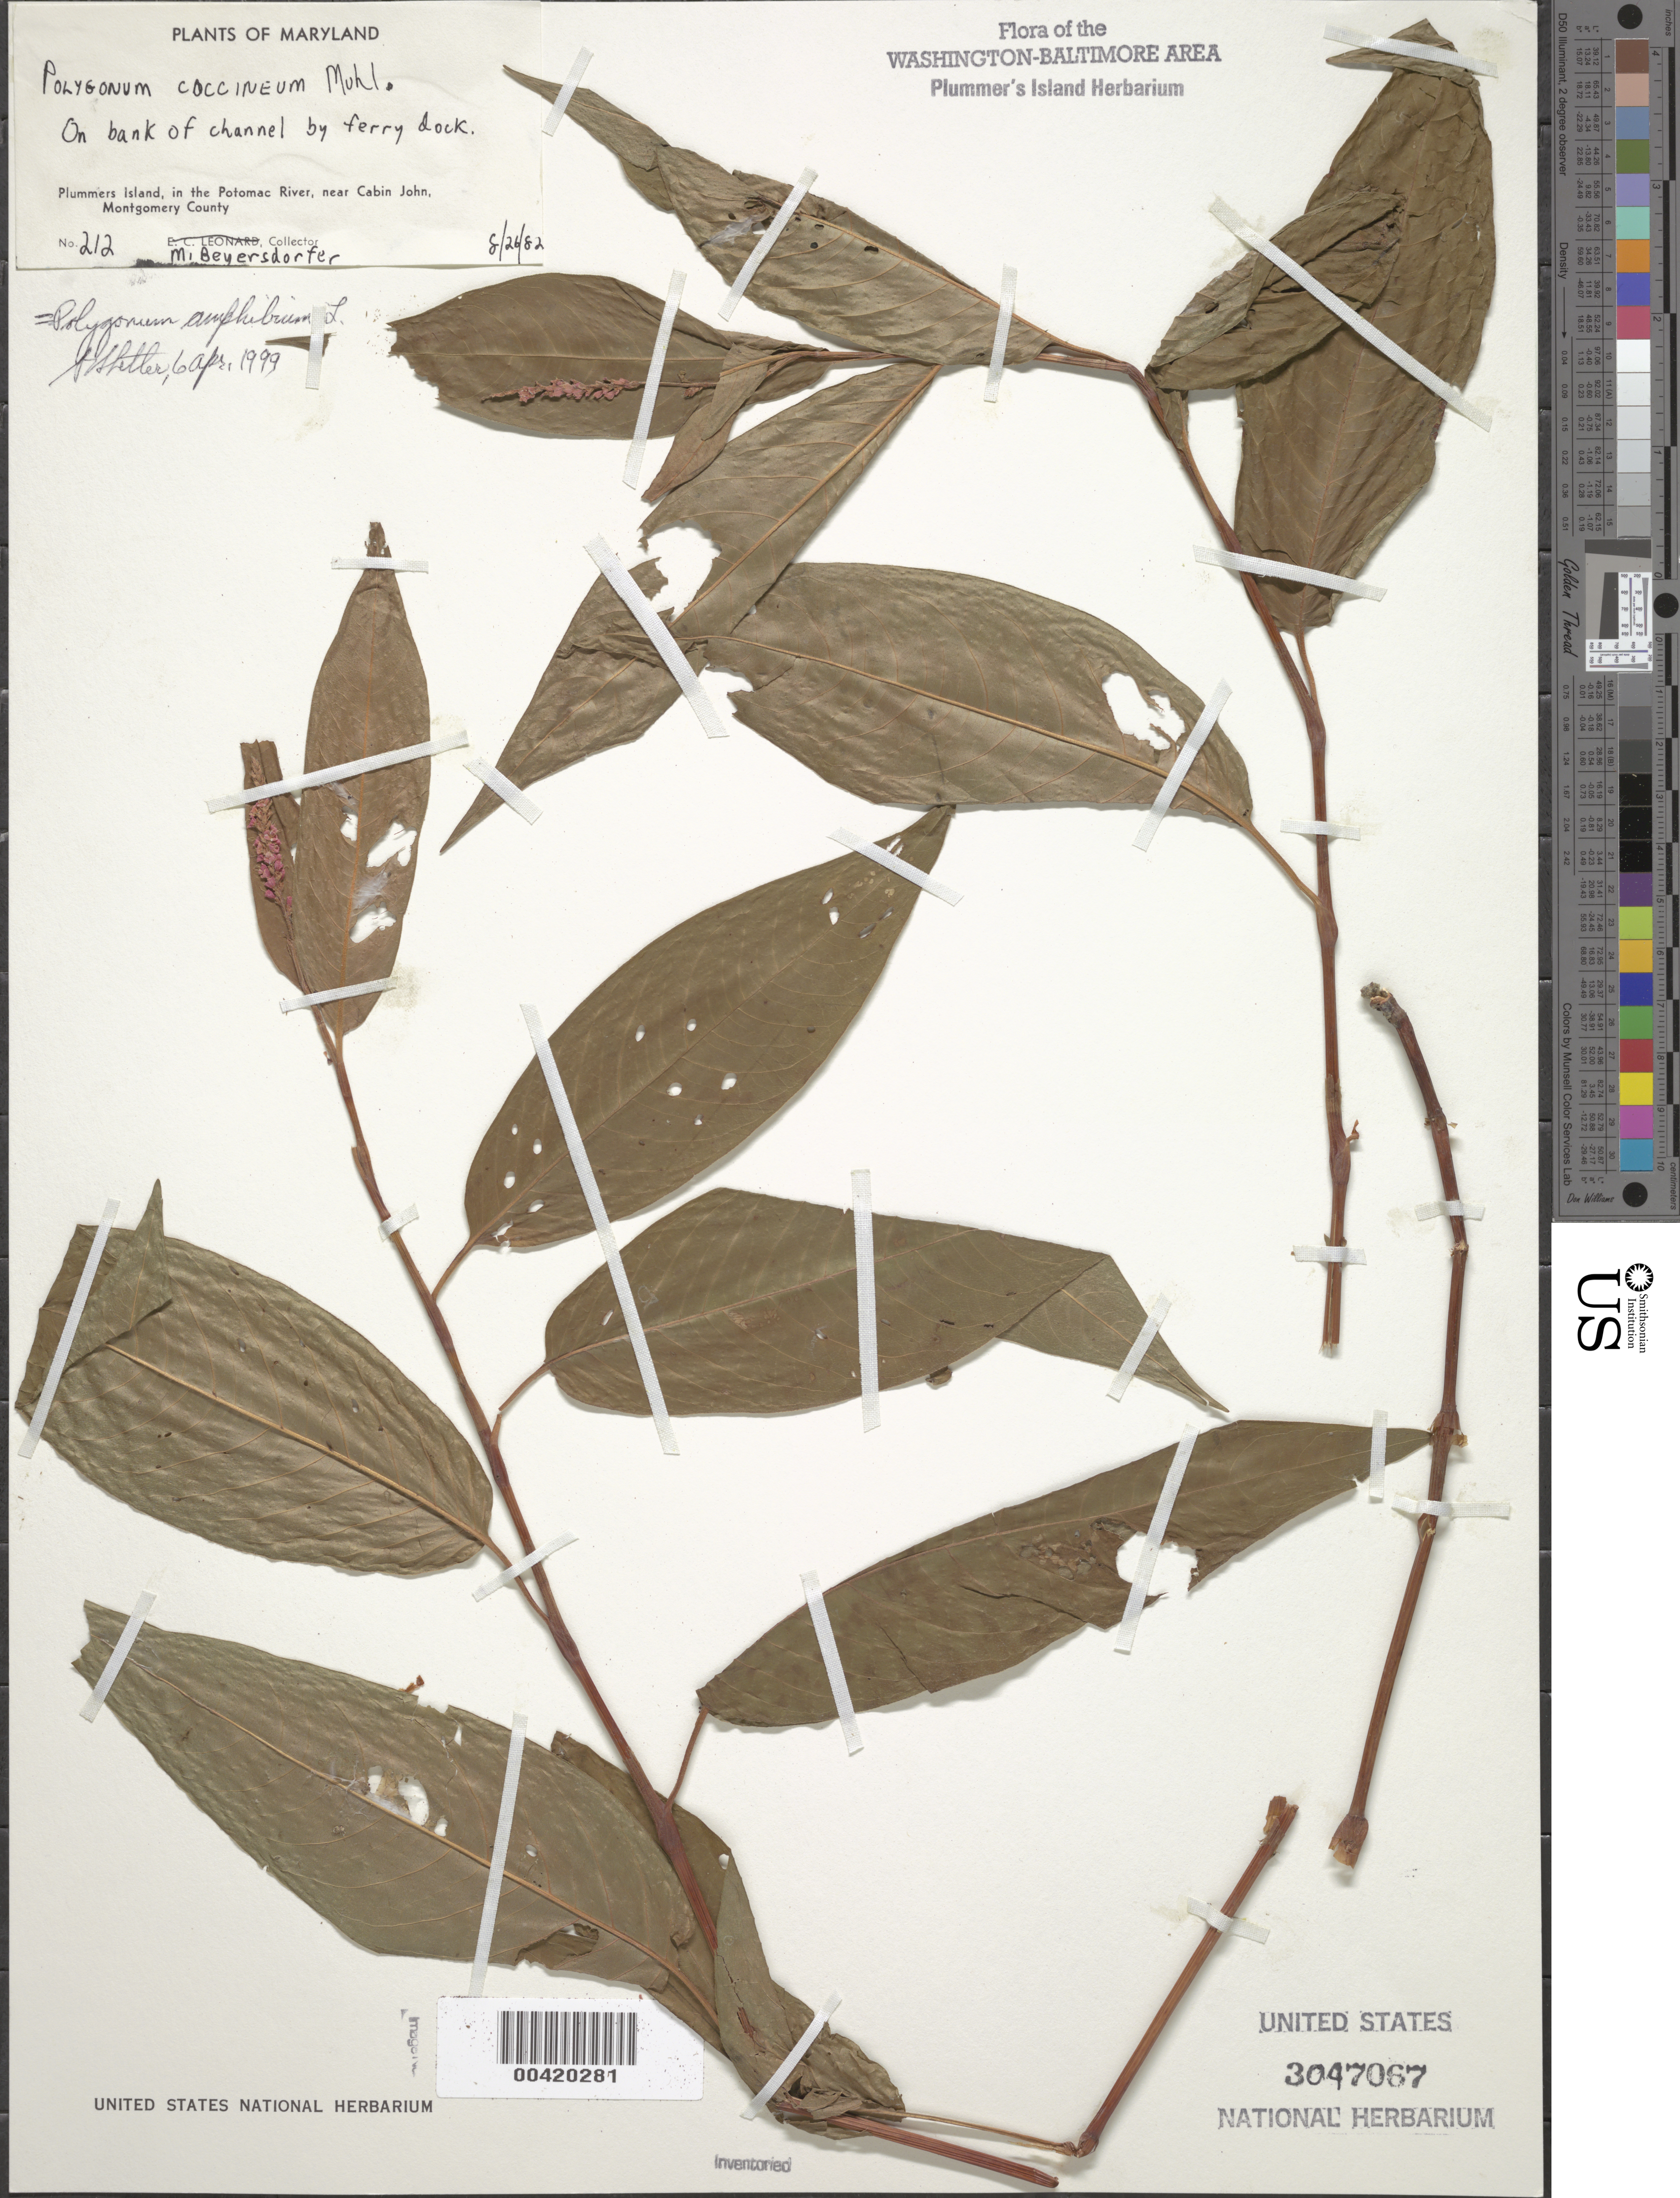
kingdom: Plantae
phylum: Tracheophyta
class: Magnoliopsida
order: Caryophyllales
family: Polygonaceae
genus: Persicaria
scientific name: Persicaria coccinea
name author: (Muhl. ex Willd.) Greene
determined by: Atha, D. E.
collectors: M. Beyersdorfer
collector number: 212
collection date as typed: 26 Aug 1982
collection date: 1982-08-26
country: United States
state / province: Maryland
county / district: Montgomery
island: Plummers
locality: Plummer's Island; on bank of channel by Ferry Dock Plummers Island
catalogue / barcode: US 3047067